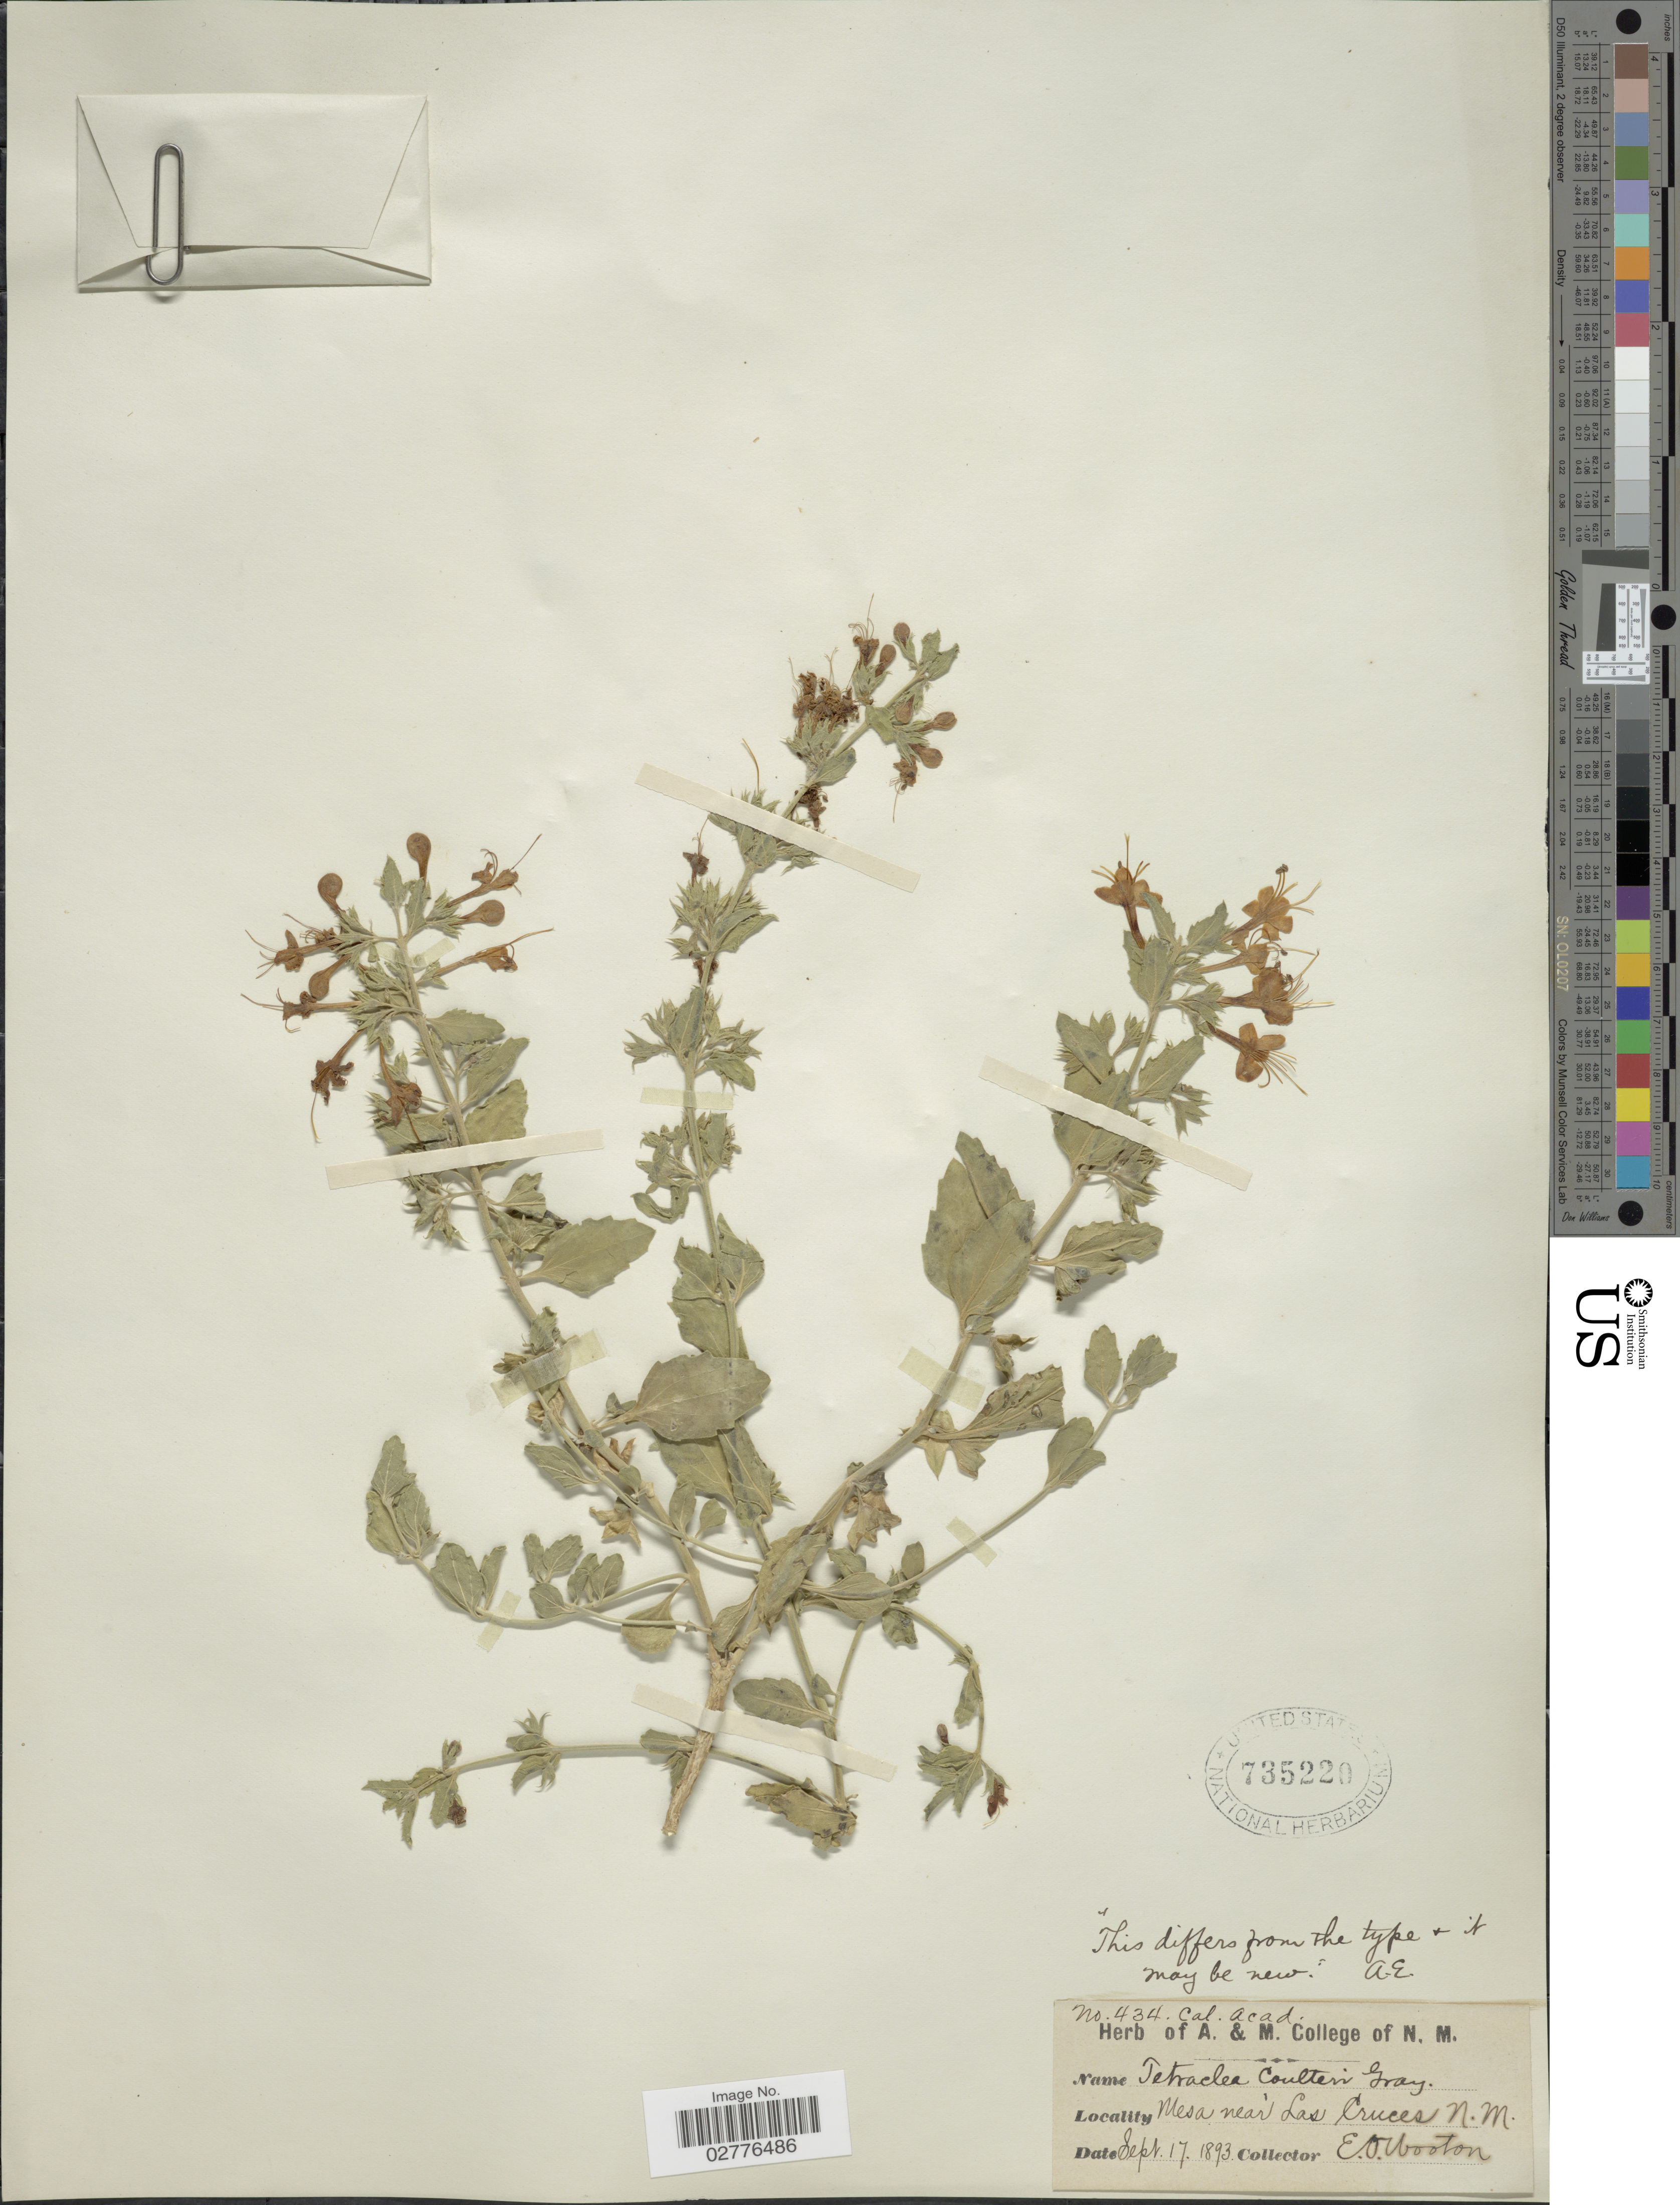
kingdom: Plantae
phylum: Tracheophyta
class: Magnoliopsida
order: Lamiales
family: Lamiaceae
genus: Tetraclea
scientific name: Tetraclea coulteri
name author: A. Gray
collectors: E. O. Wooton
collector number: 434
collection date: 1893-09-17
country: United States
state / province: New Mexico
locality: Mesa near Las Cruces.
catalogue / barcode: US 735220